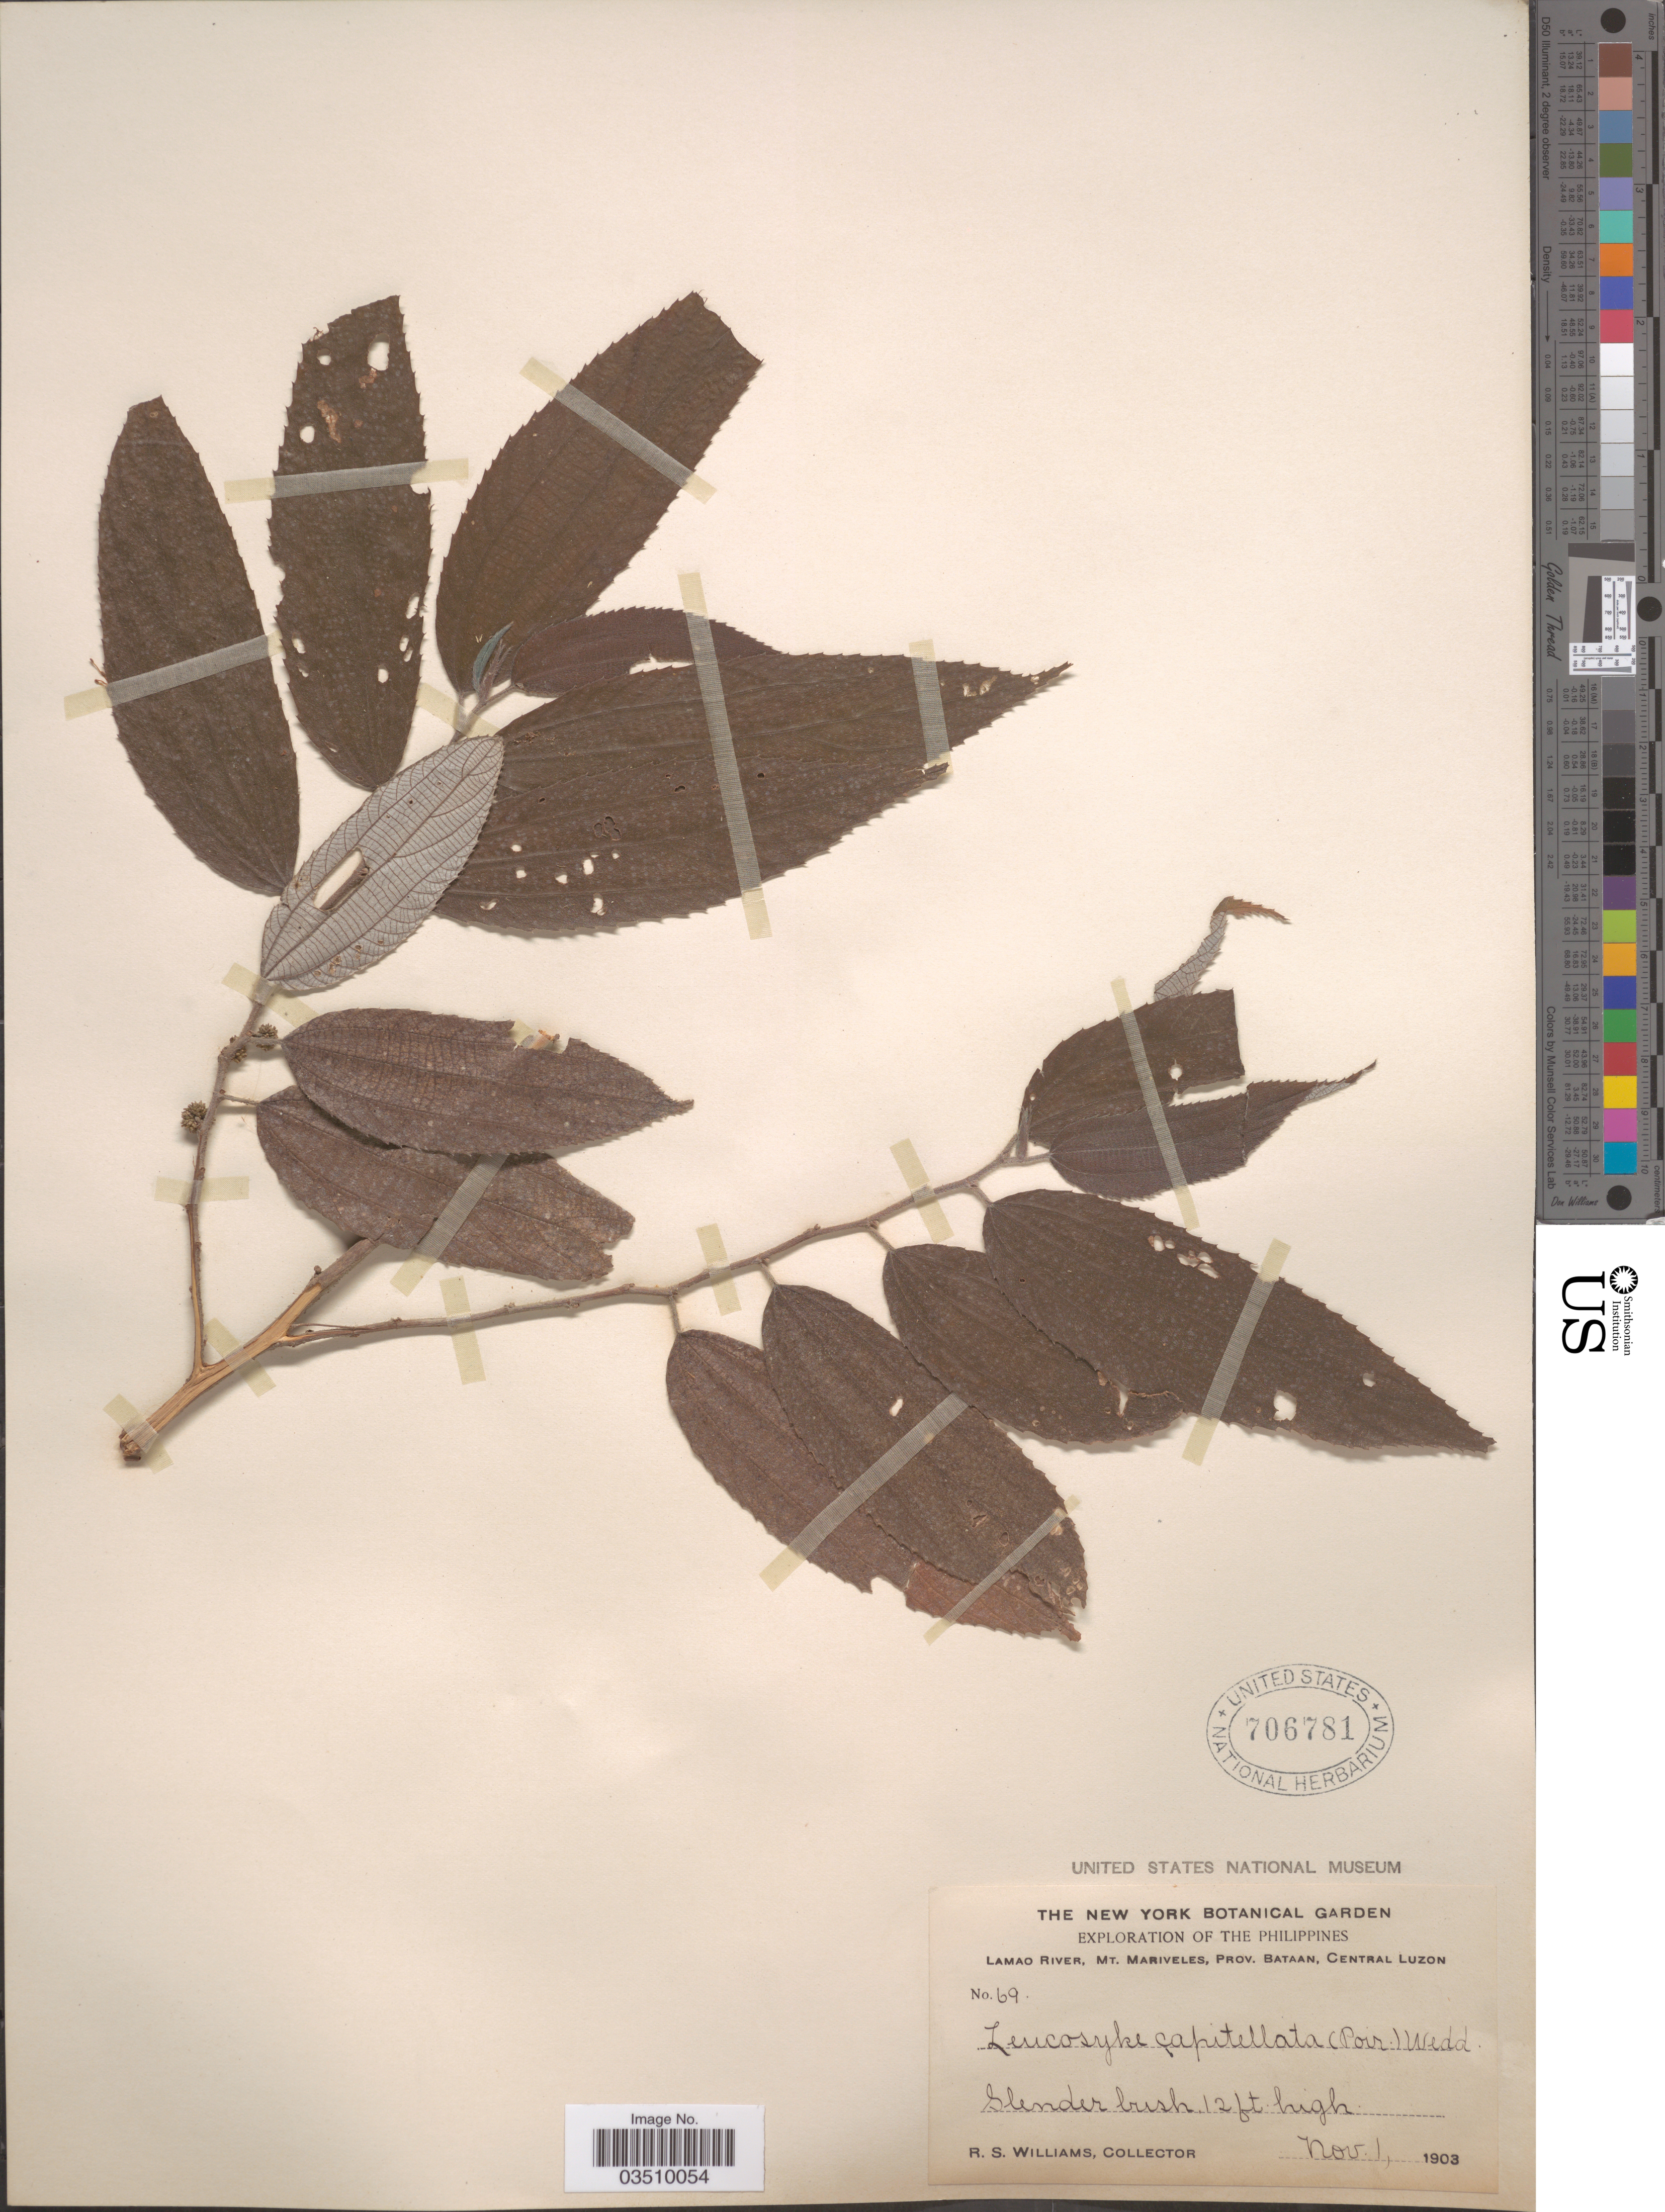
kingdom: Plantae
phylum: Tracheophyta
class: Magnoliopsida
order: Rosales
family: Urticaceae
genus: Leucosyke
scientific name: Leucosyke capitellata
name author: (Poir.) Wedd.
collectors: R. S. Williams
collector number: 69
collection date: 1903-11-01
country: Philippines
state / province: Central Luzon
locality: Lamao River, Mt. Mariveles, Prov. Bataan.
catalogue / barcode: US 706781